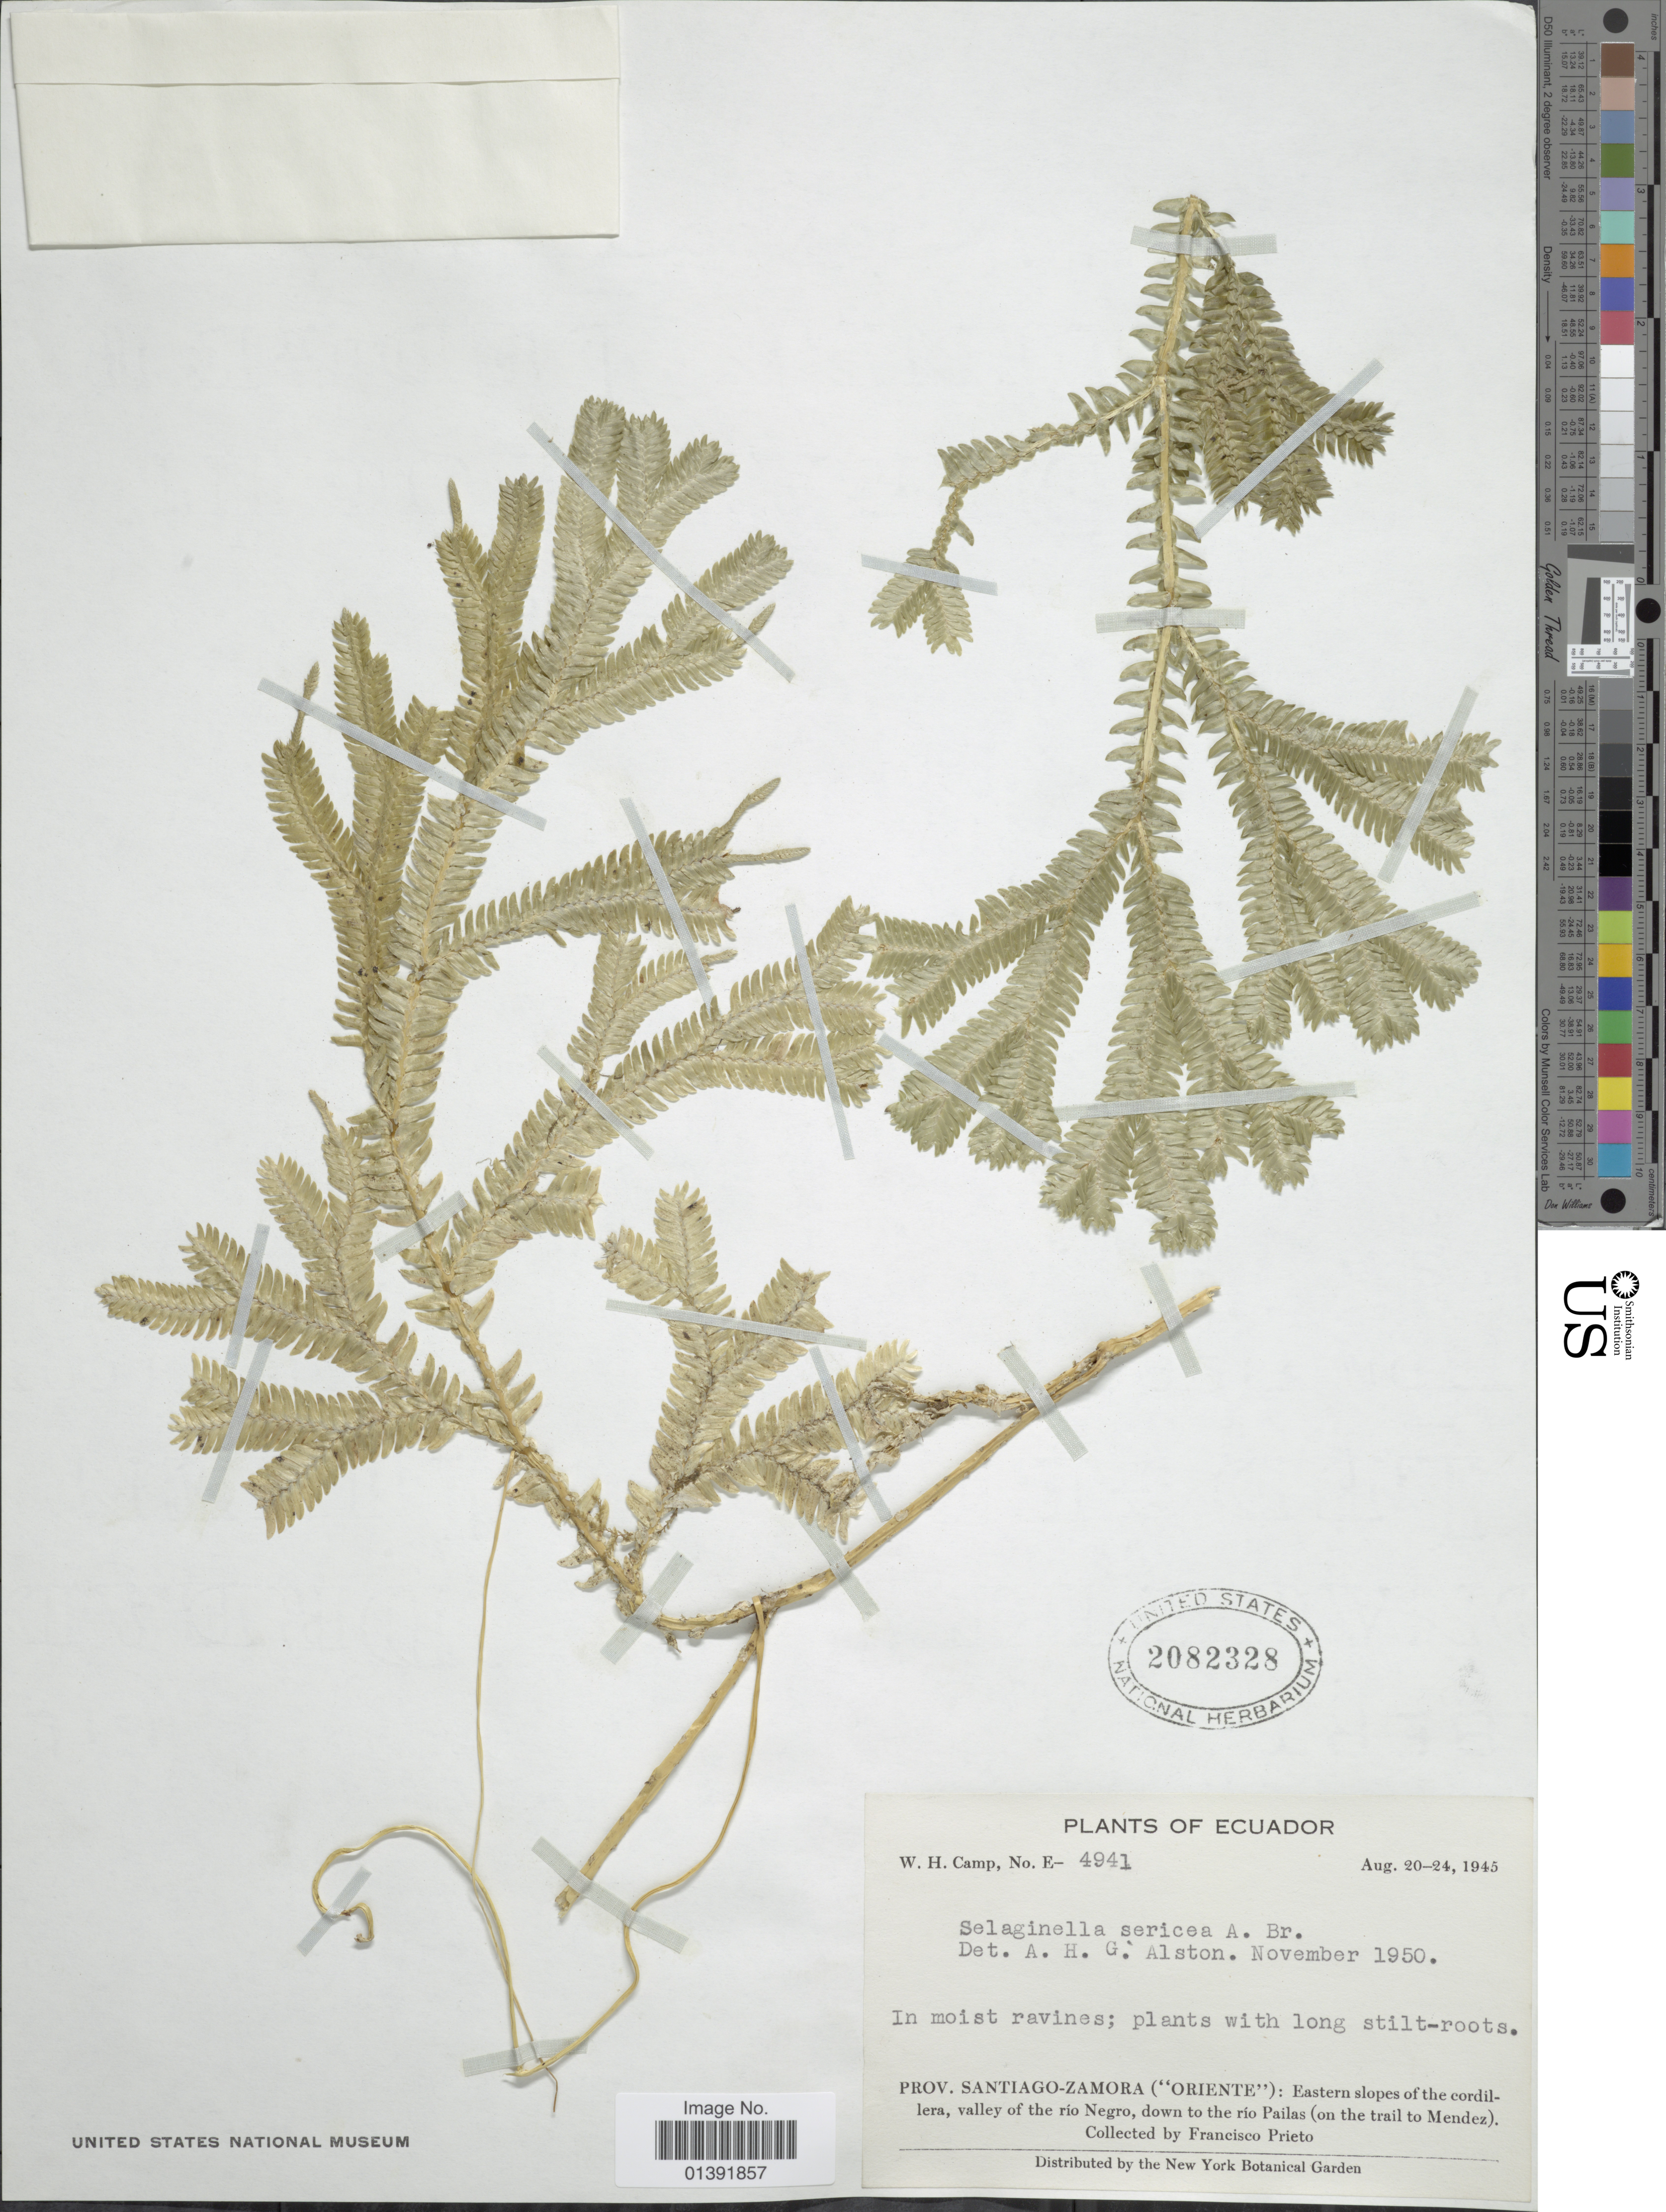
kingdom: Plantae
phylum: Tracheophyta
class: Lycopodiopsida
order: Selaginellales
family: Selaginellaceae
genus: Selaginella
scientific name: Selaginella sericea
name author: A. Braun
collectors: F. Prieto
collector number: E-4941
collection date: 1945-08-20/1945-08-24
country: Ecuador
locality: Prov. Santiago-Zamora (Oriente); Eastern slopes of the cordillera, valley of the rio Negro, down to the rio Pailas (on the rail to Mendez)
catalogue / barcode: US 2082328